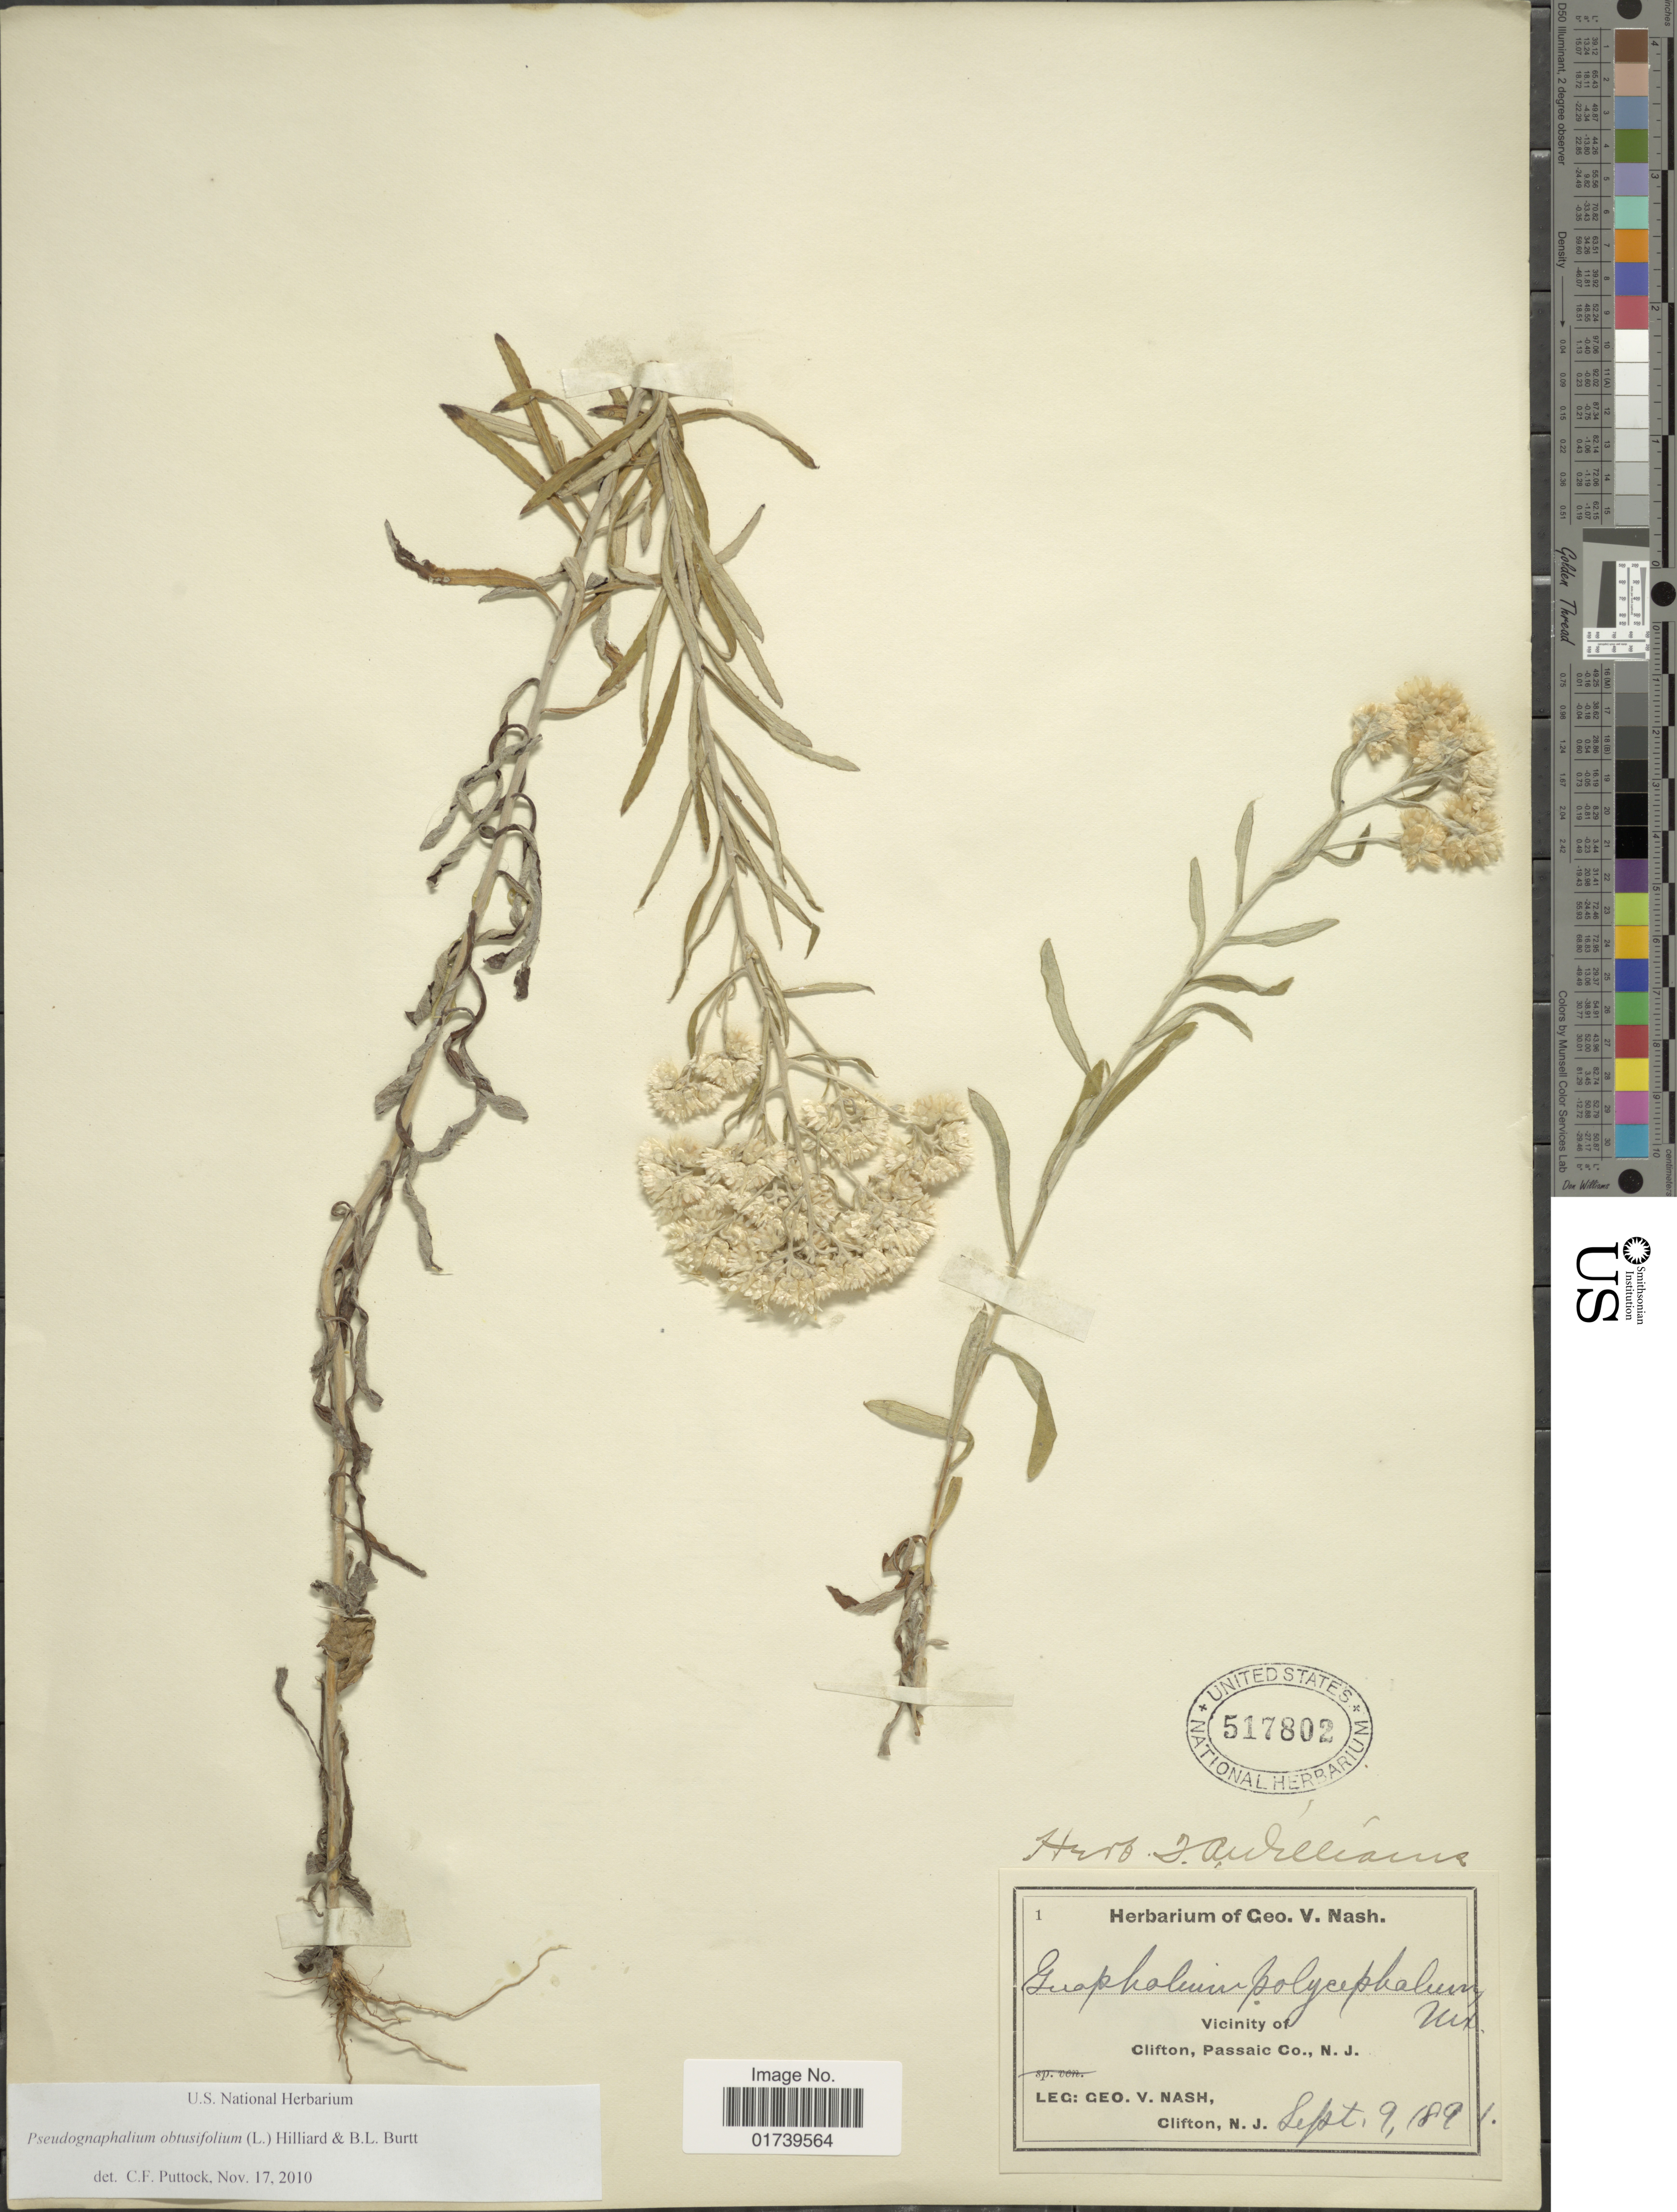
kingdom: Plantae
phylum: Tracheophyta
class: Magnoliopsida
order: Asterales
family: Asteraceae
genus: Pseudognaphalium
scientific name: Pseudognaphalium obtusifolium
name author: (L.) Hilliard & B.L. Burtt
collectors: G. V. Nash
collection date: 1891-09-09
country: United States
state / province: New Jersey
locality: Vicinity of Clifton, Passaic Co., N. J.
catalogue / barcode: US 517802